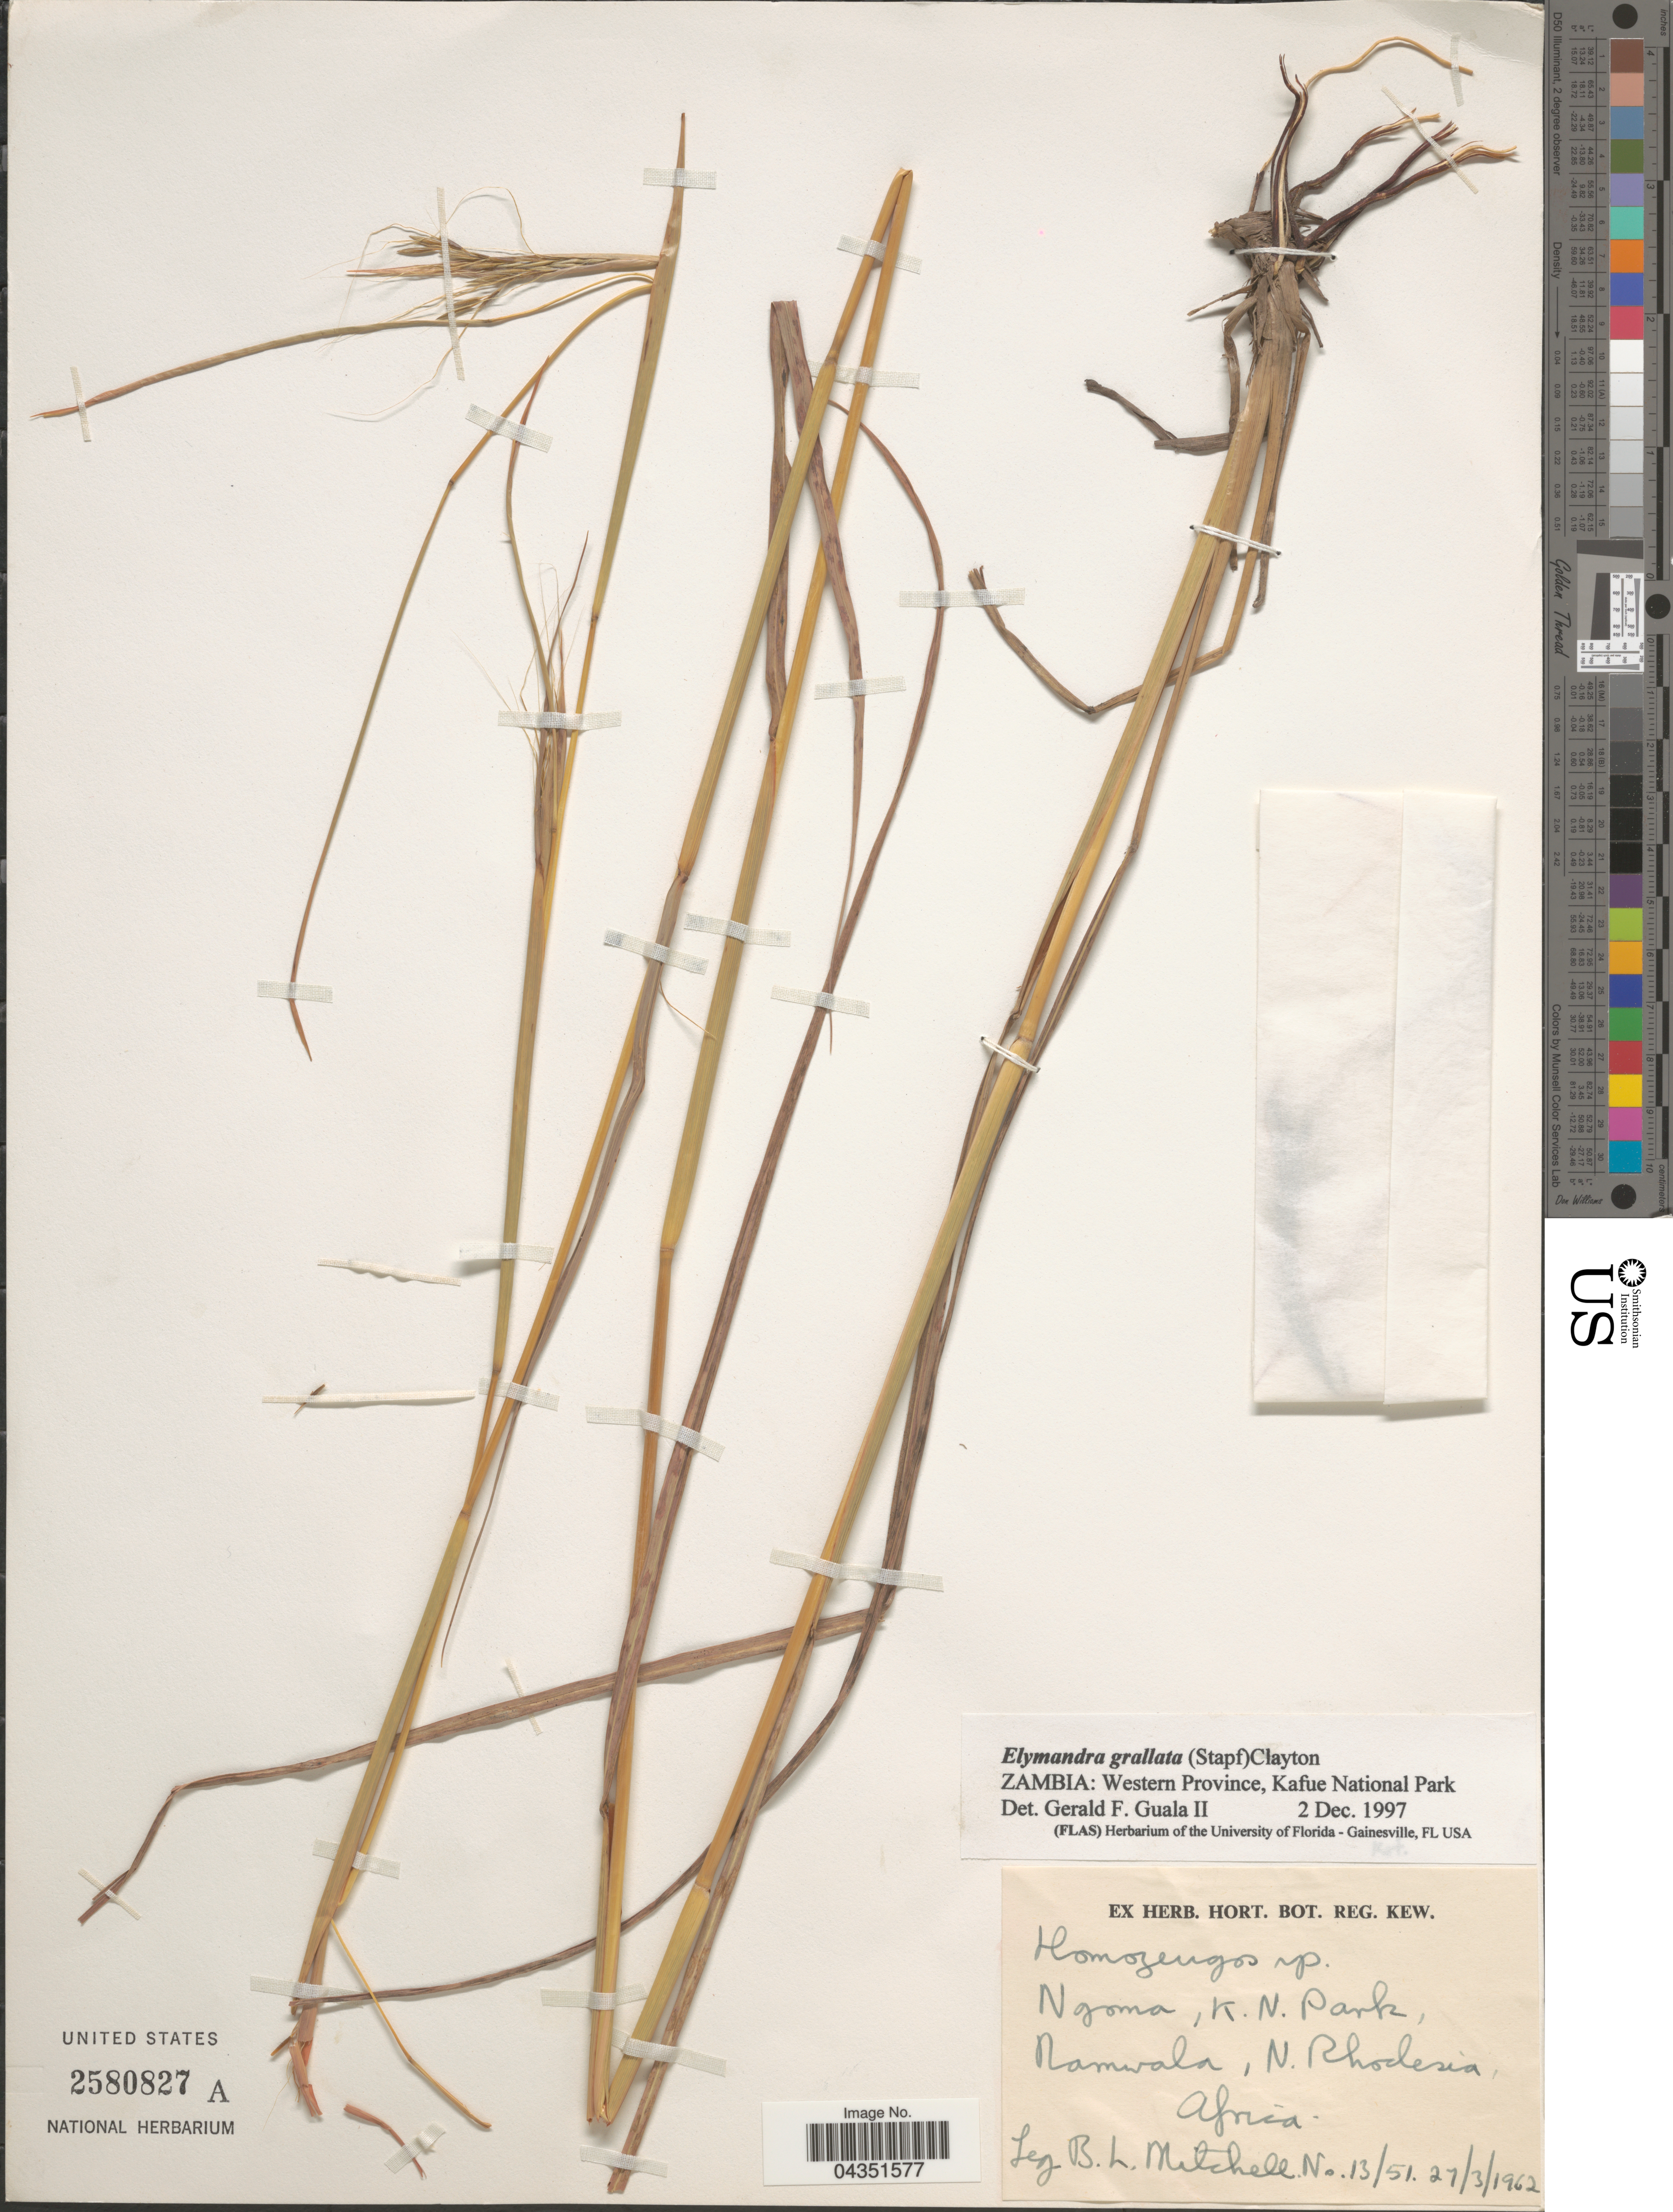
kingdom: Plantae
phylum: Tracheophyta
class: Liliopsida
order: Poales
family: Poaceae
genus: Elymandra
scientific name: Elymandra grallata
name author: (Stapf) Clayton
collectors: B. Mitchell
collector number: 13/51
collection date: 1962-03-27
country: Zambia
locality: Ngoma, K. N. Park, Namwala, N. Rhodesia.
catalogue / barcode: US 2580827A